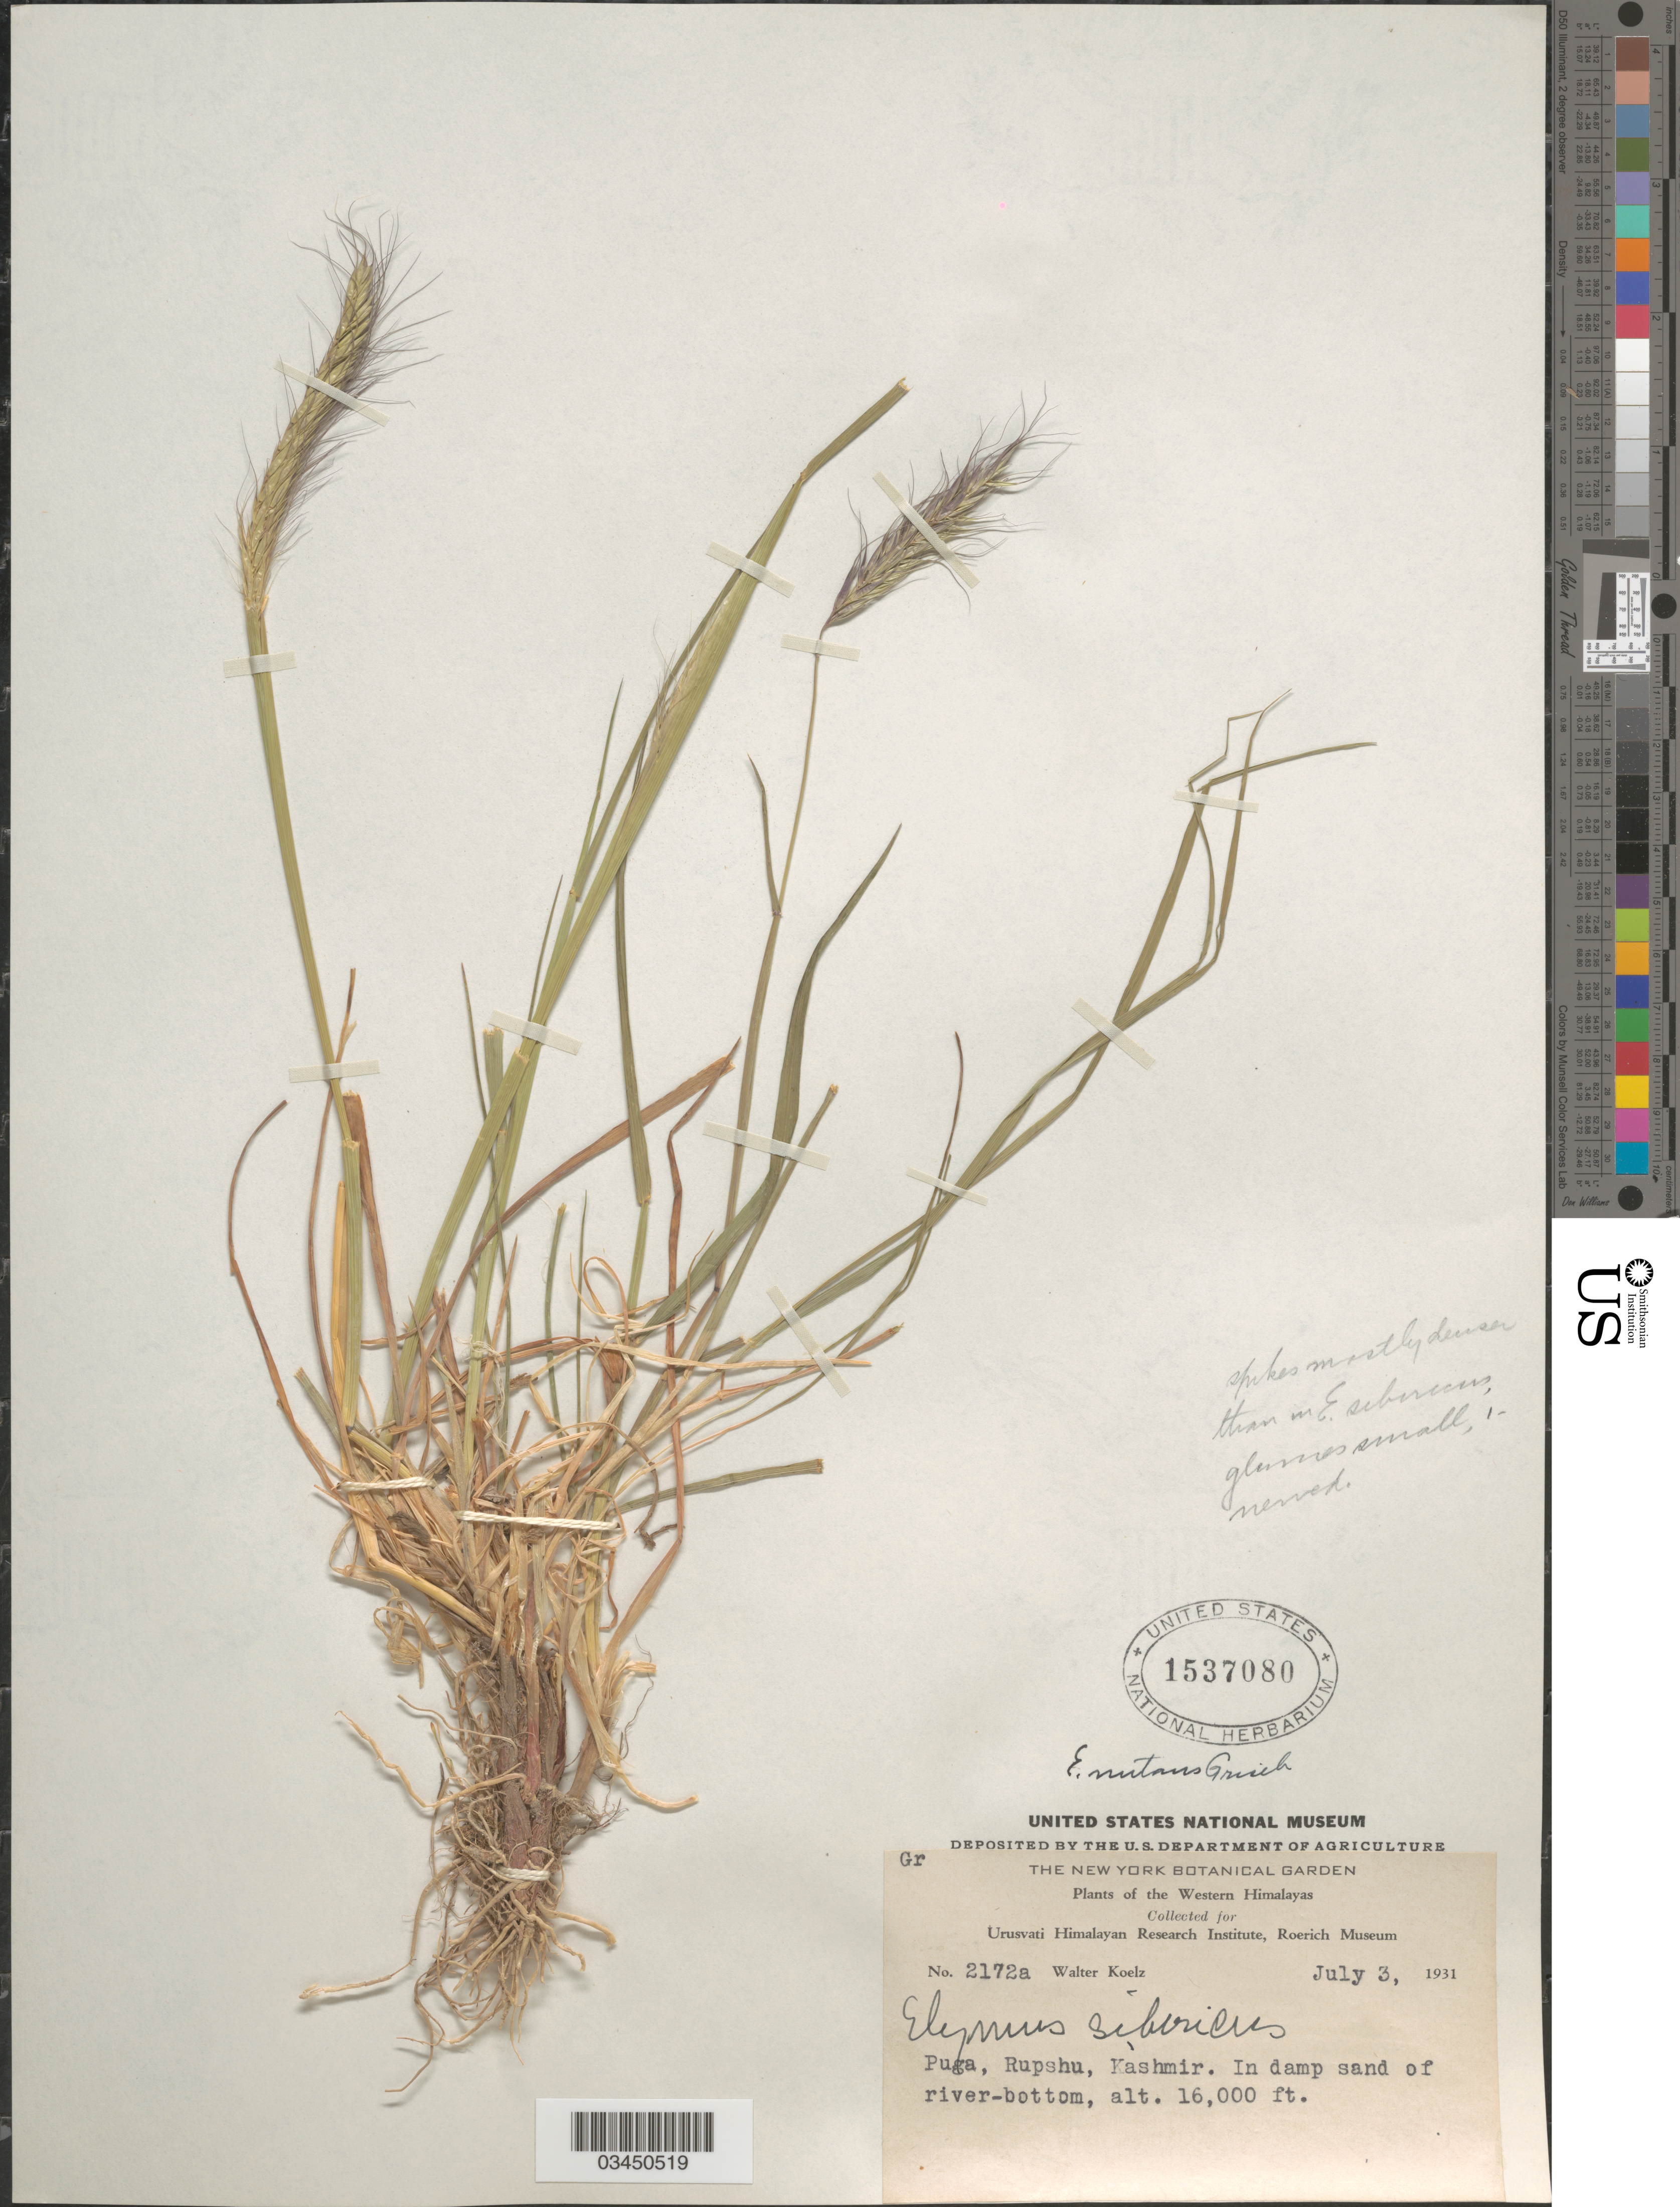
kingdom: Plantae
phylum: Tracheophyta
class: Liliopsida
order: Poales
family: Poaceae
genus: Elymus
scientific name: Elymus nutans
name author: Griseb.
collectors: W. N. Koelz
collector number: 2172a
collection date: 1931-07-03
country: India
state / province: Jammu and Kashmir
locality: Western Himalayas. Puga, Rupshu, Kashmir. In damp sand of river-bottom.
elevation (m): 4877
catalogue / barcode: US 1537080